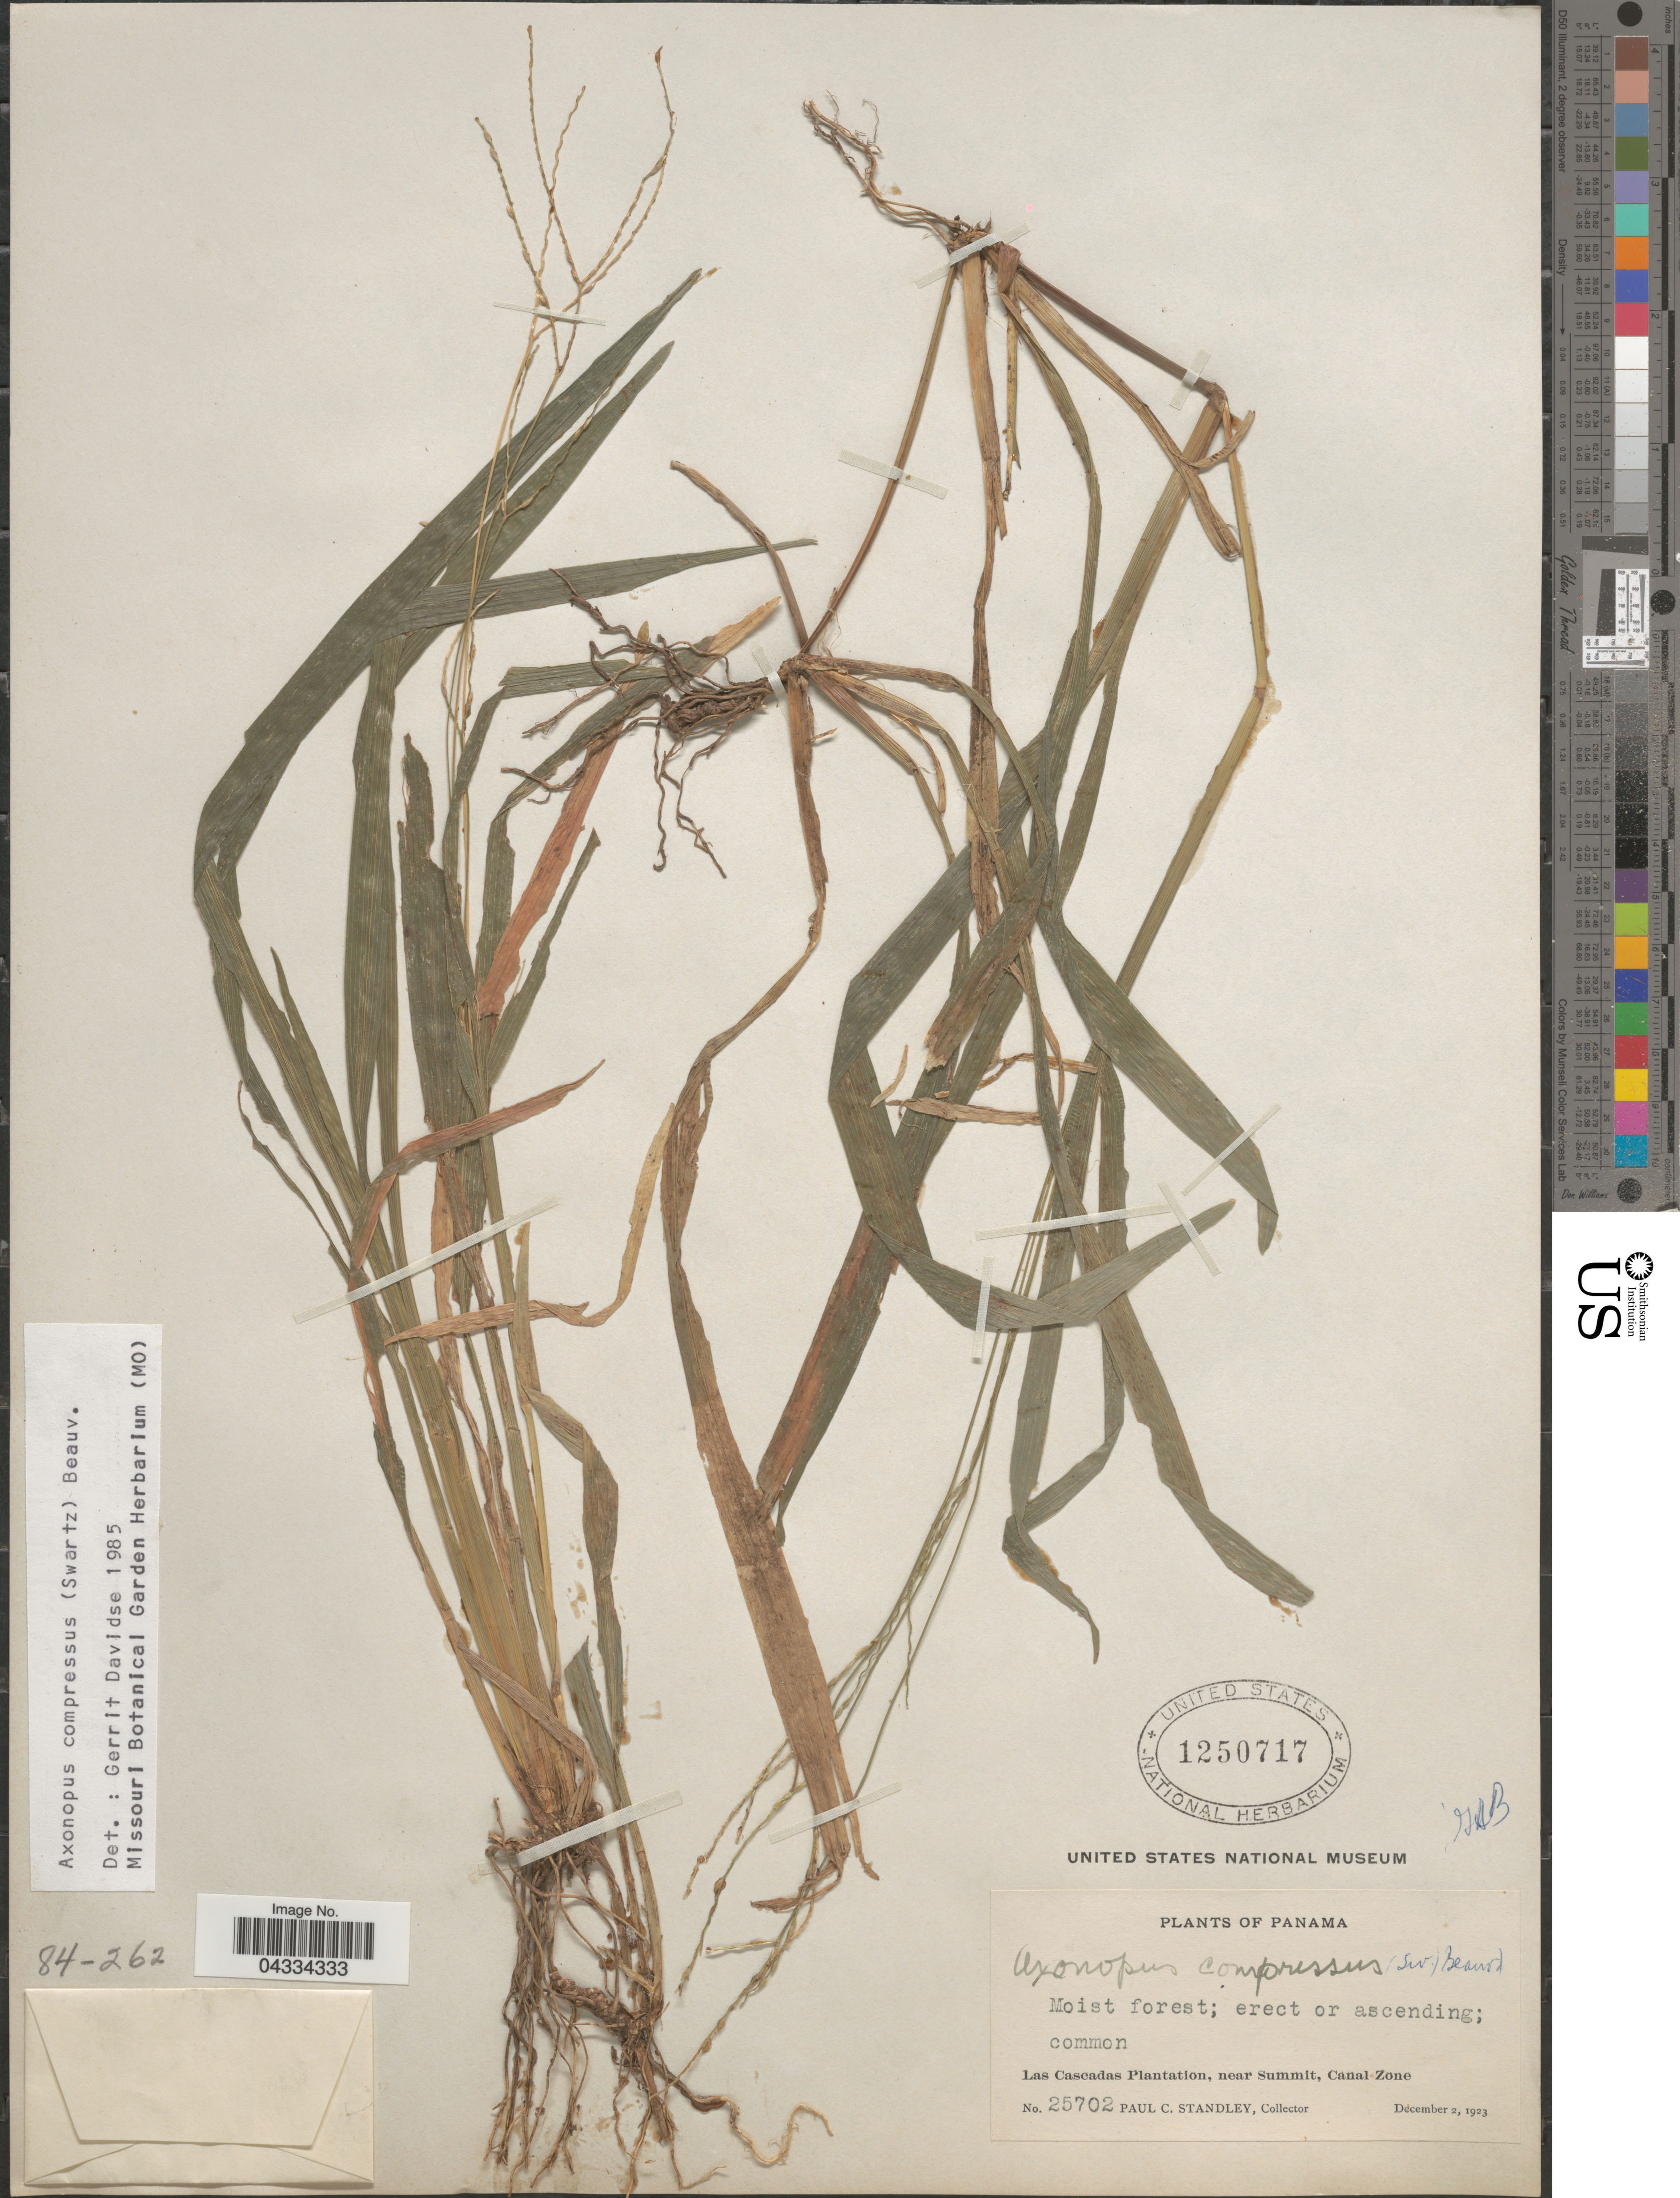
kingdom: Plantae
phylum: Tracheophyta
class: Liliopsida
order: Poales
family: Poaceae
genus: Axonopus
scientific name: Axonopus compressus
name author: (Sw.) P. Beauv.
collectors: P. C. Standley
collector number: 25702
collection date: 1923-12-02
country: Panama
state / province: Colón / Panamá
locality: Las Cascadas Plantation, near Summit, Canal Zone.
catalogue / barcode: US 1250717